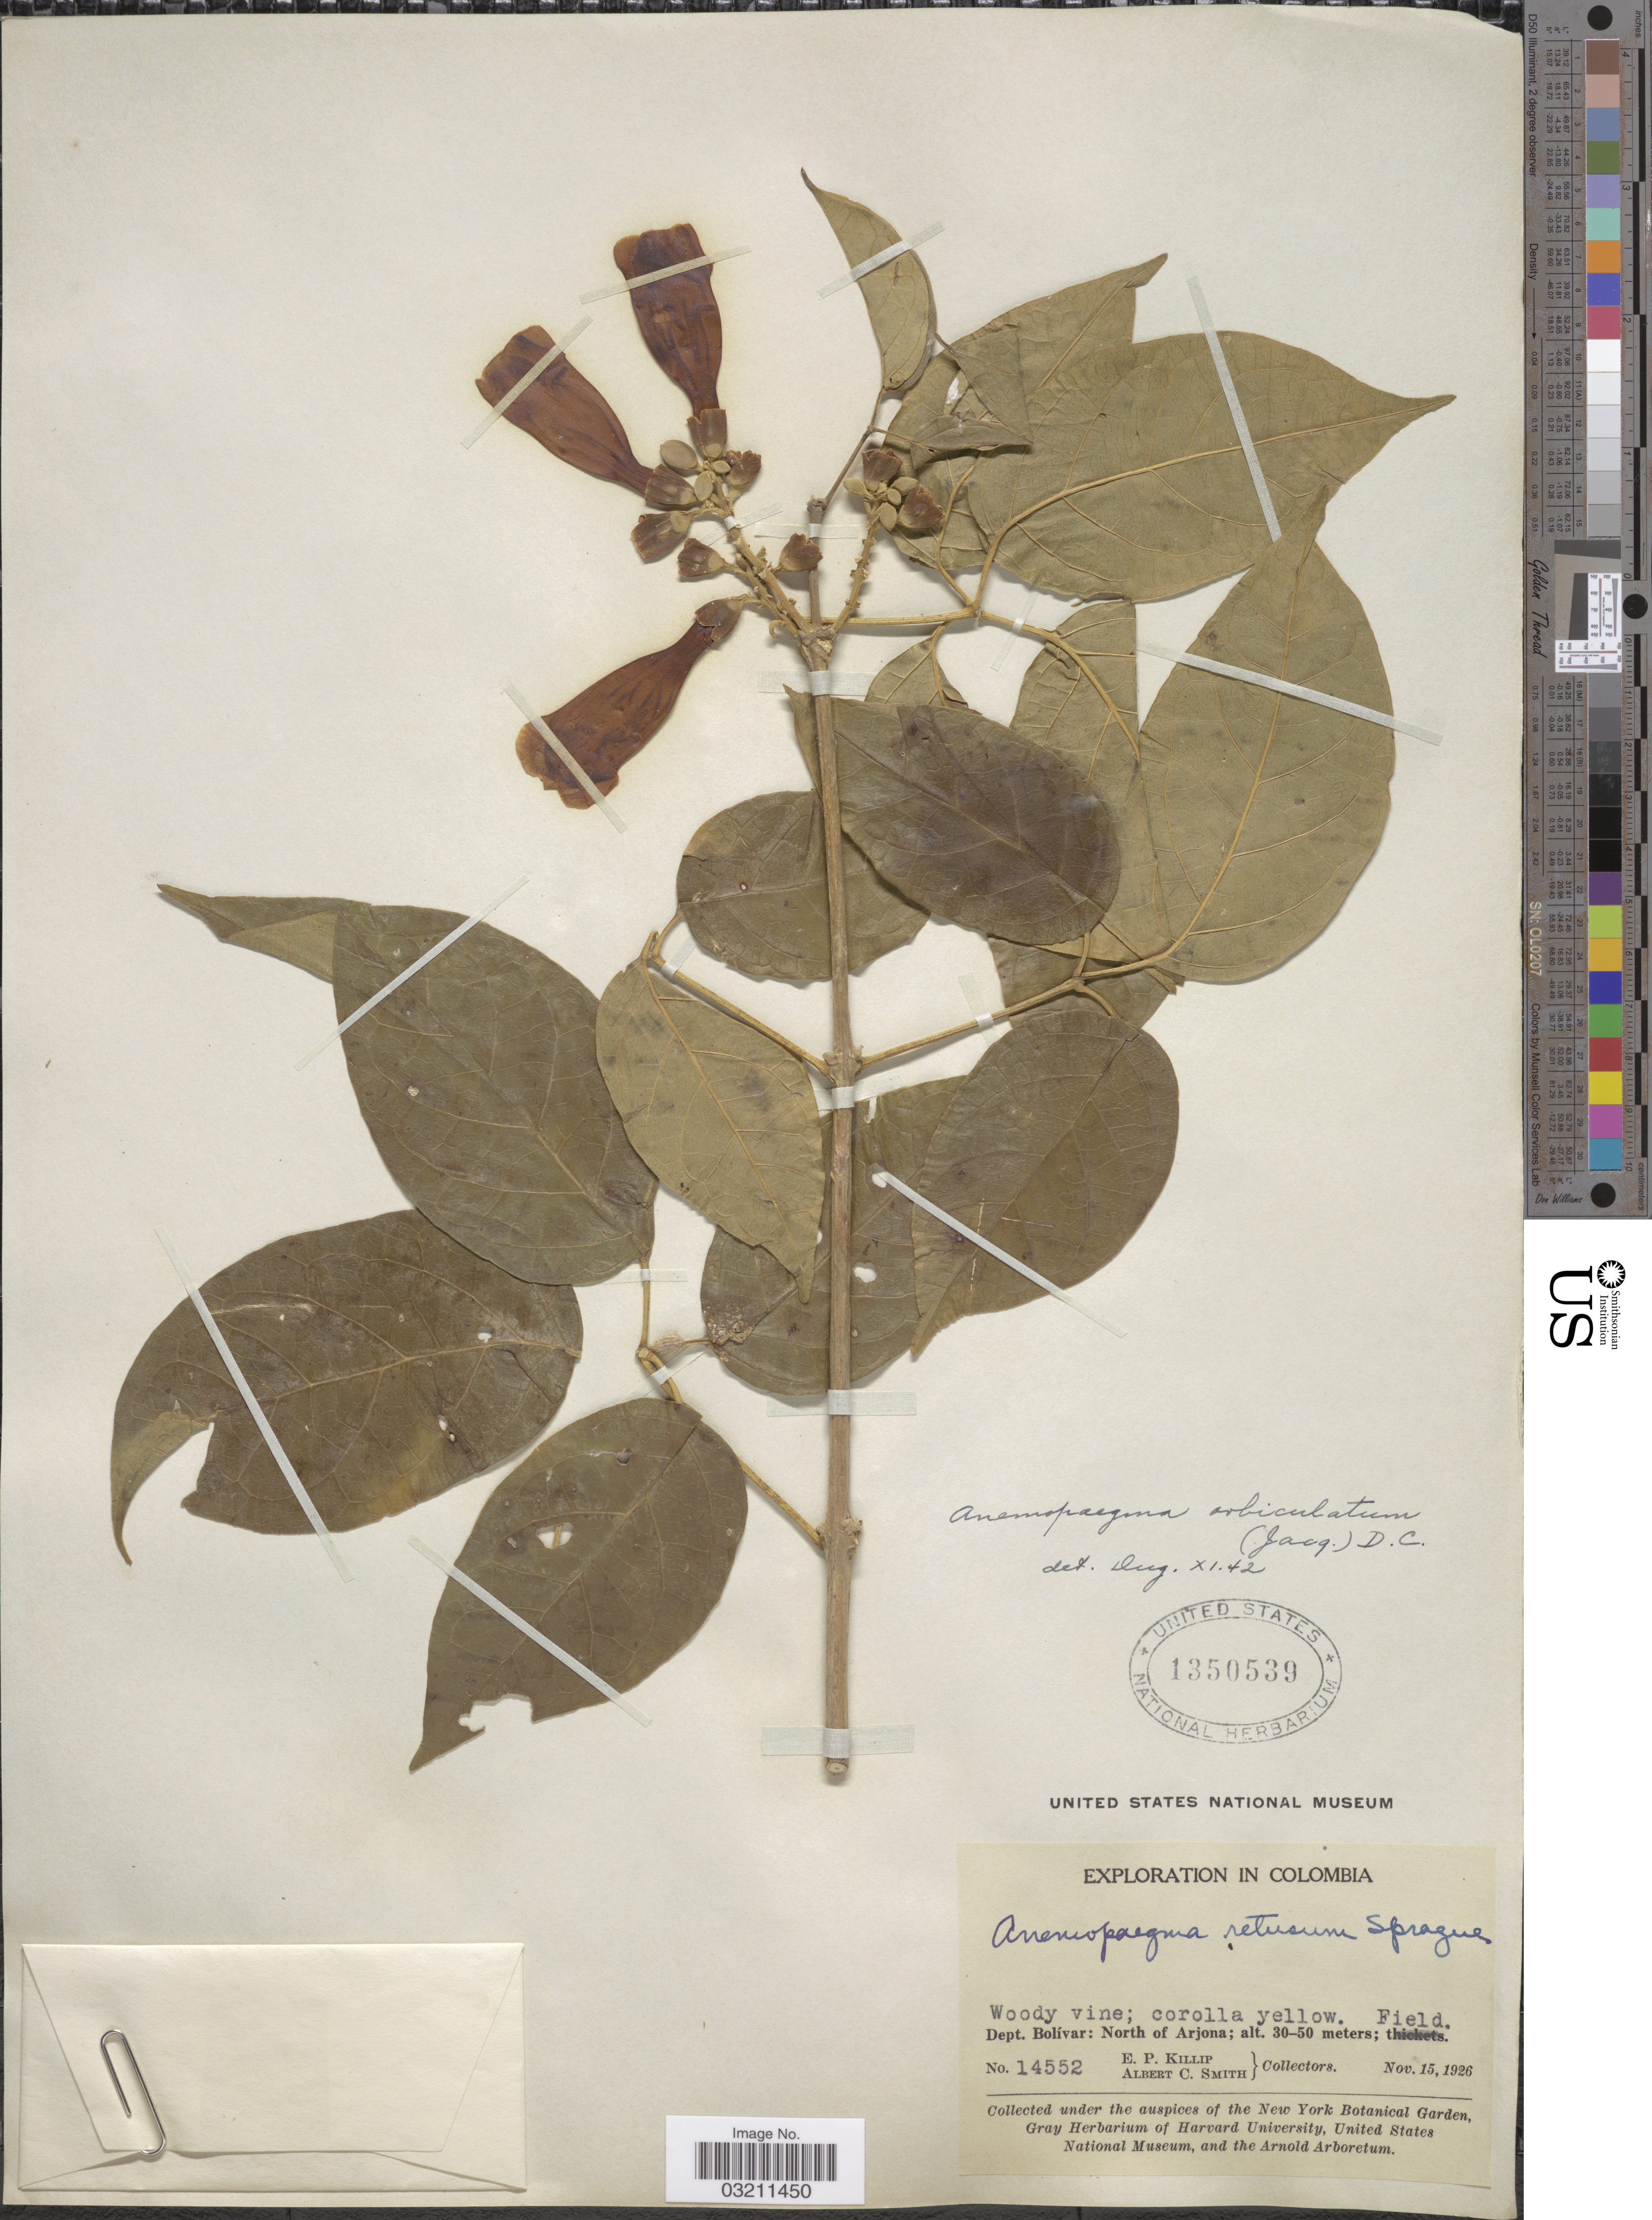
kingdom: Plantae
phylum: Tracheophyta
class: Magnoliopsida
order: Lamiales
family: Bignoniaceae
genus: Amphilophium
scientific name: Amphilophium orbiculatum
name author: (Jacq.) DC.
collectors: E. P. Killip & A. C. Smith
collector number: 14552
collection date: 1926-11-15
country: Colombia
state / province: Bolívar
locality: Dept. Bolívar: North of Arjona.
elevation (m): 30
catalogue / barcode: US 1350539